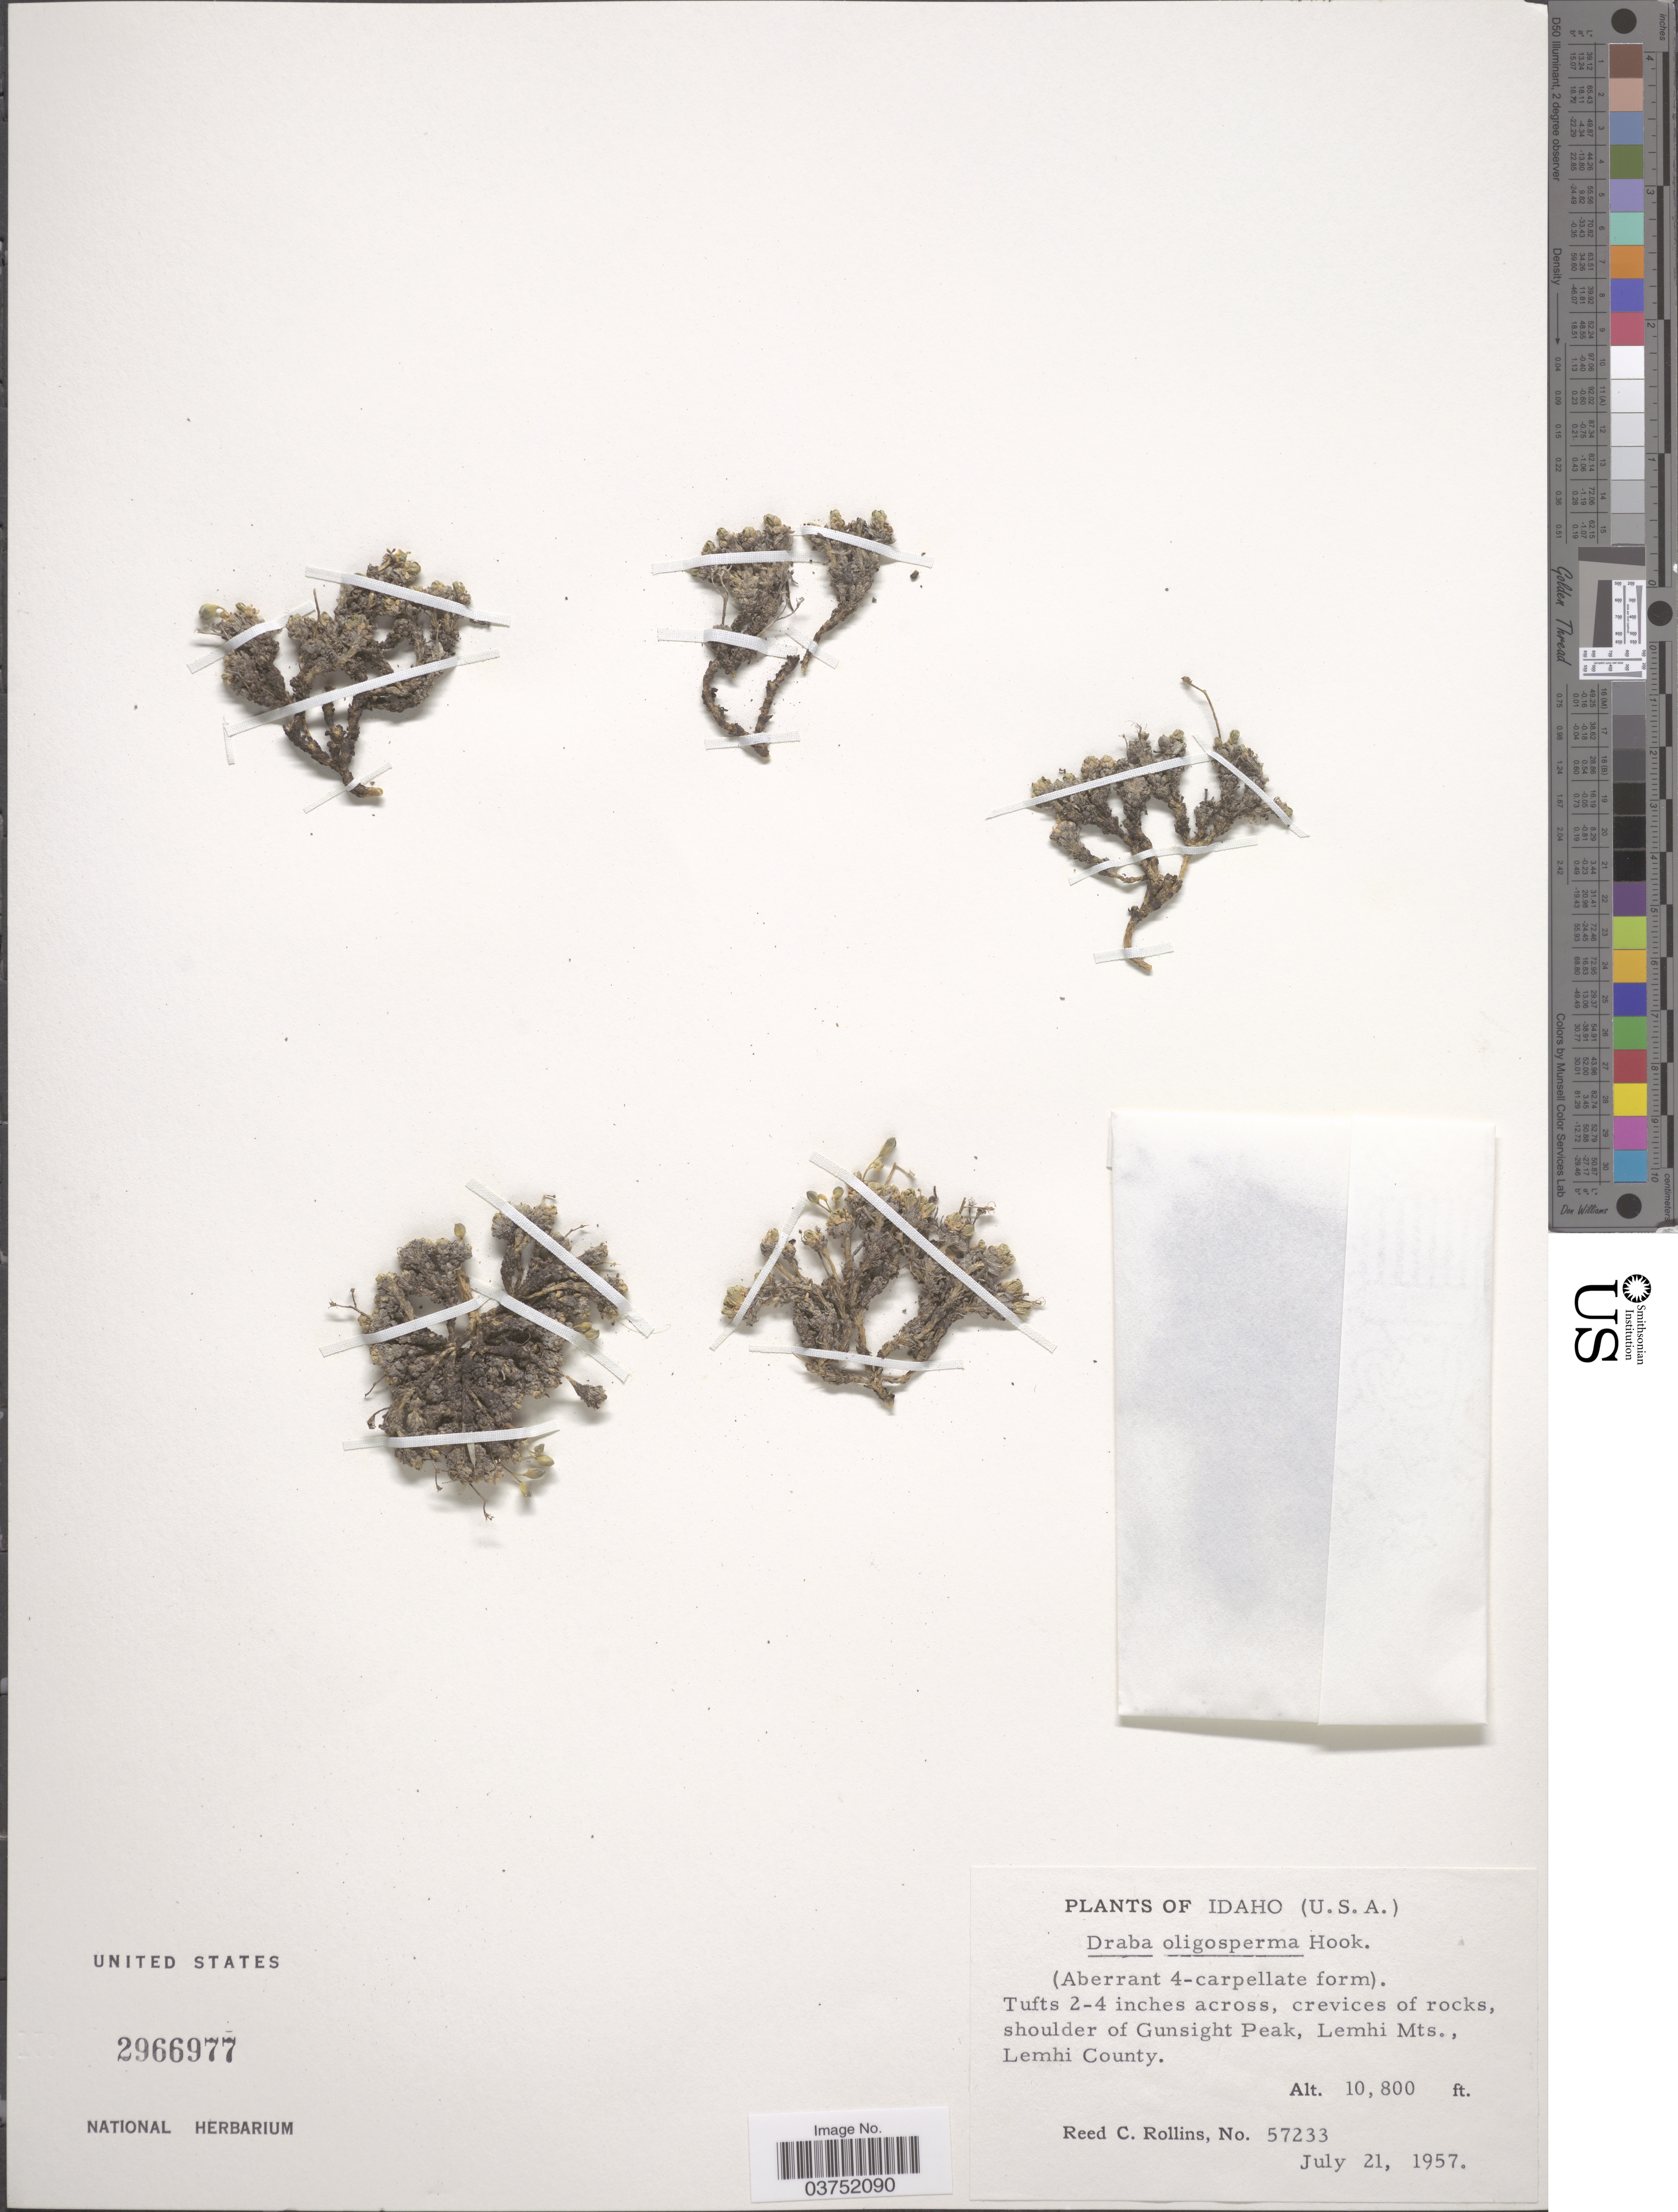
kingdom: Plantae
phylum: Tracheophyta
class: Magnoliopsida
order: Brassicales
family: Brassicaceae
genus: Draba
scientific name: Draba oligosperma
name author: Hook.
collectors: R. C. Rollins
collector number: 57233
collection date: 1957-07-21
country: United States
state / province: Idaho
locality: Shoulder of Gunsight Peak, Lemhi Mts., Lemhi County.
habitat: crevices of rocks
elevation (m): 3292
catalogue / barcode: US 2966977